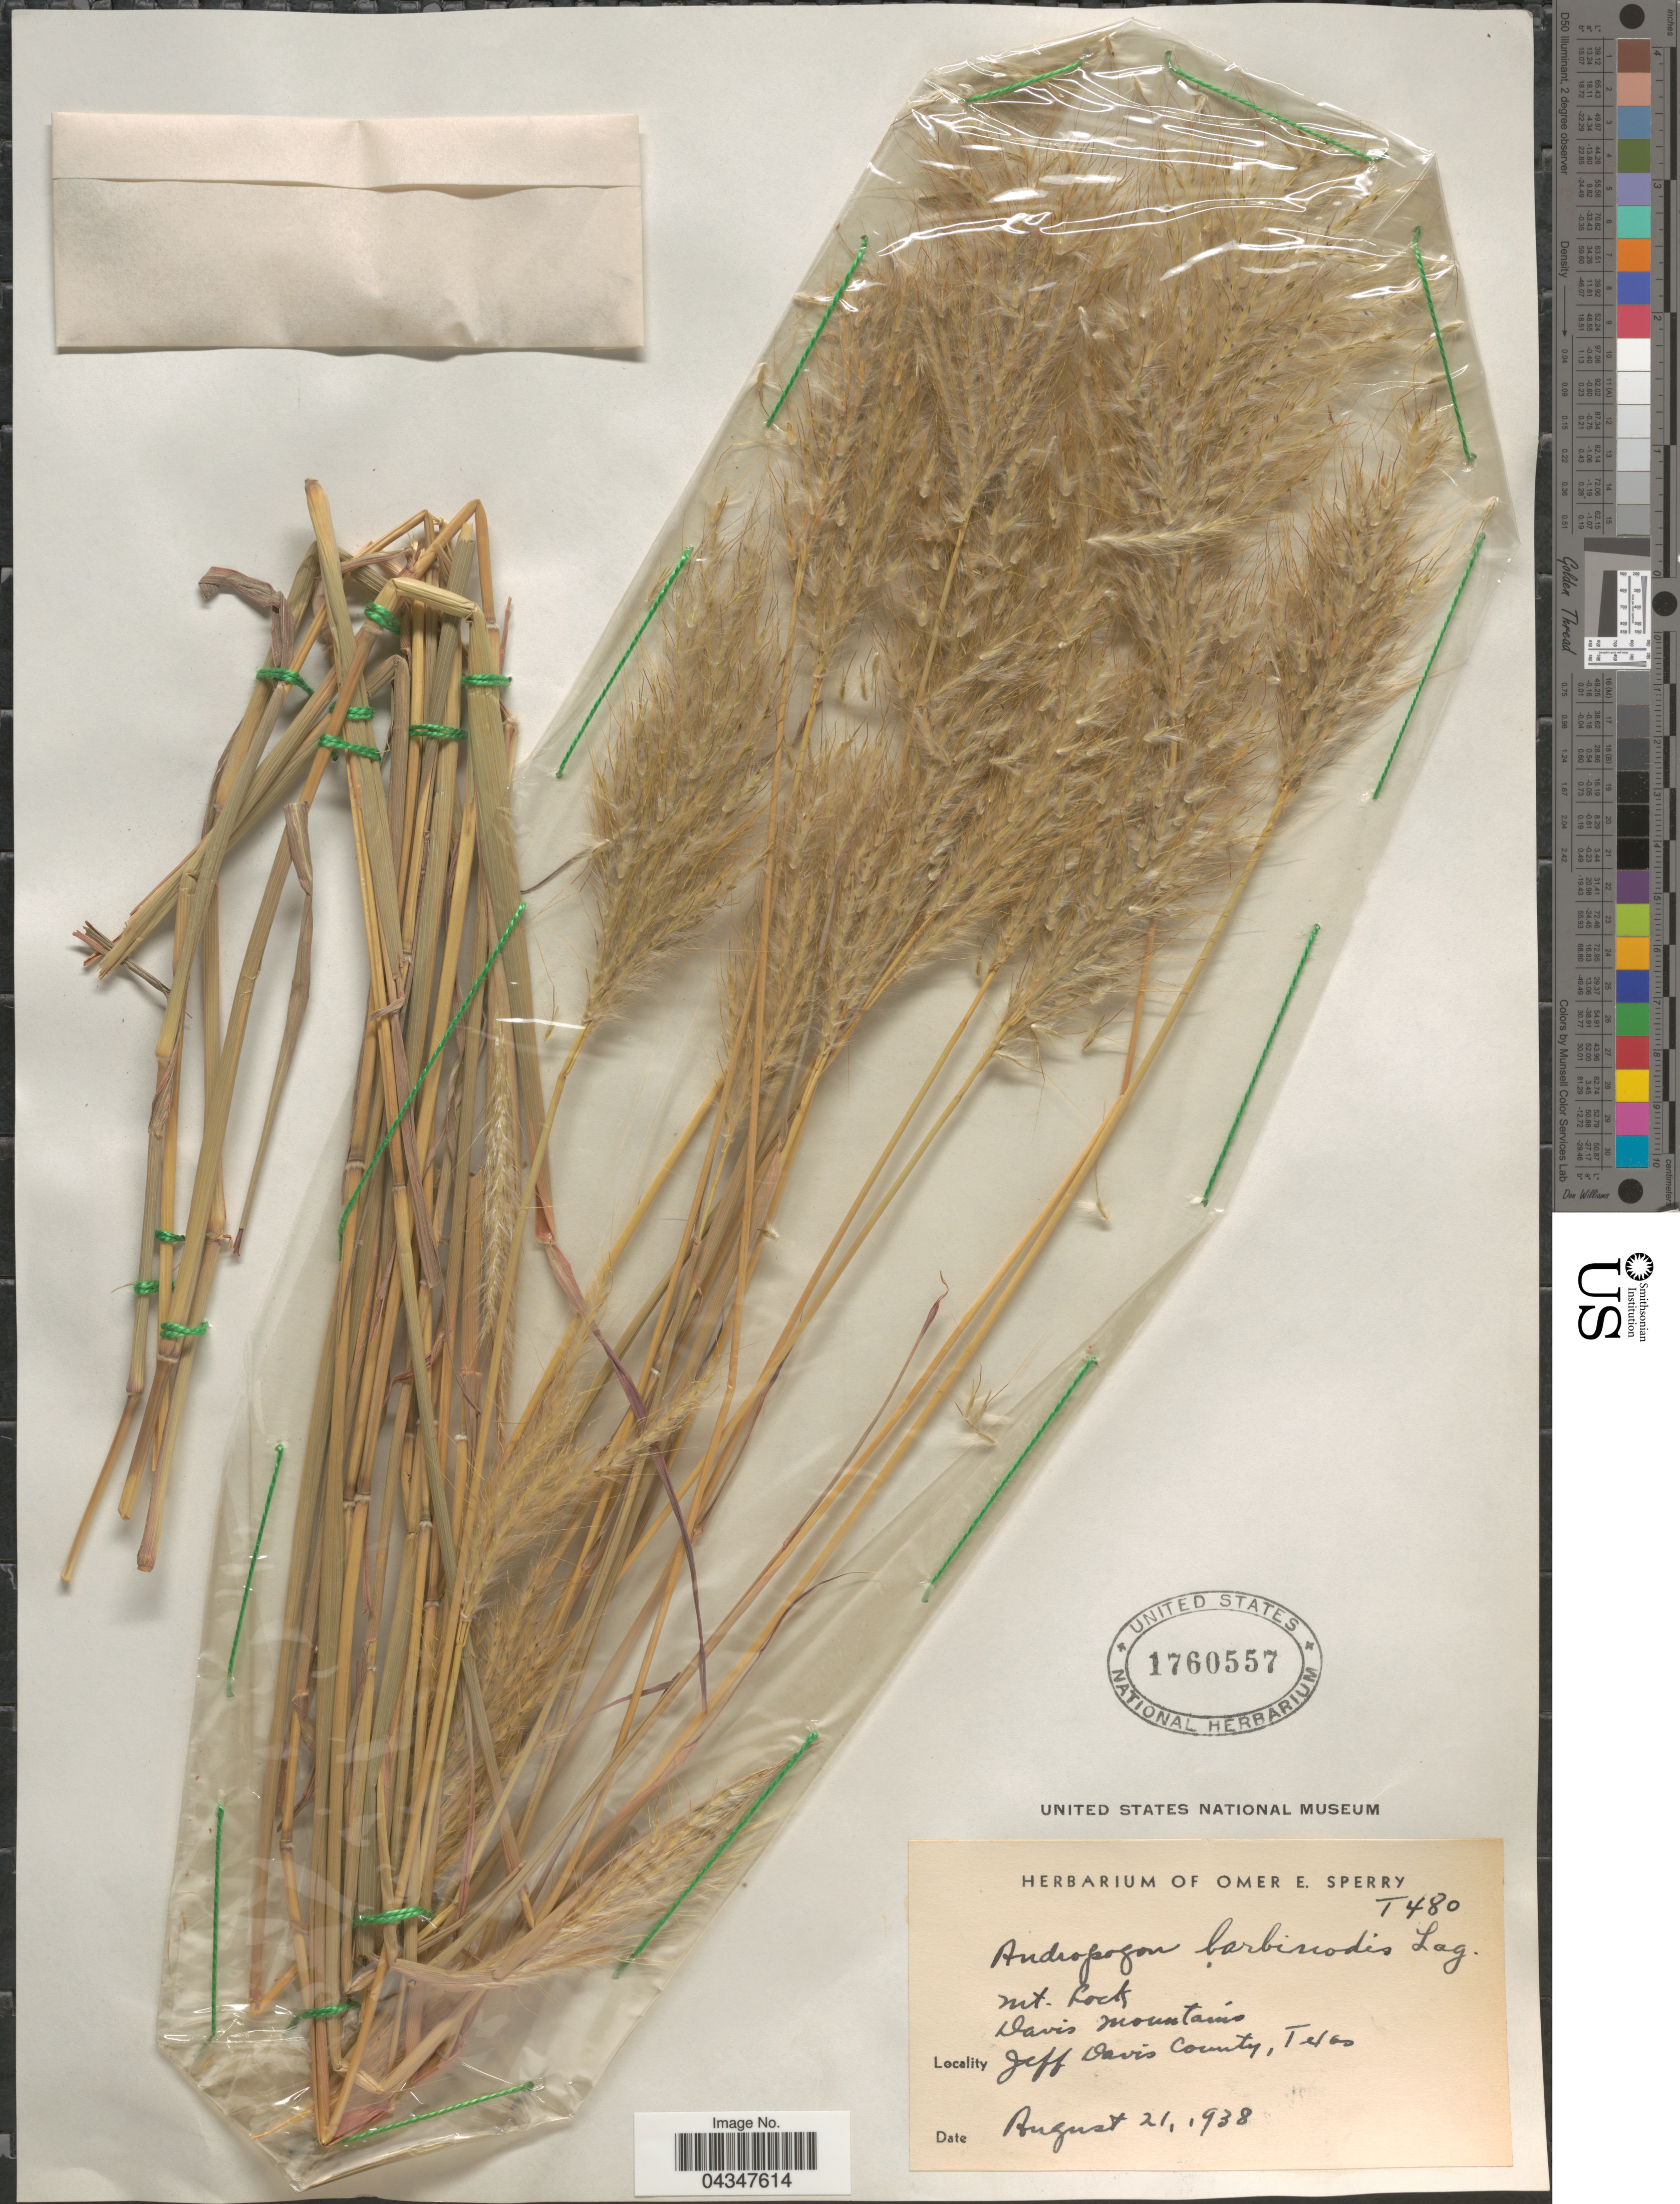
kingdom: Plantae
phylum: Tracheophyta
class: Liliopsida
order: Poales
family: Poaceae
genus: Bothriochloa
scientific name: Bothriochloa barbinodis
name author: (Lag.) Herter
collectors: ex. herb. Omer E. Sperry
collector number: T480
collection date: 1938-08-21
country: United States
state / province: Texas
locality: Mt. Lock. Davis Mountains. Jeff Davis County.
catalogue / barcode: US 1760557